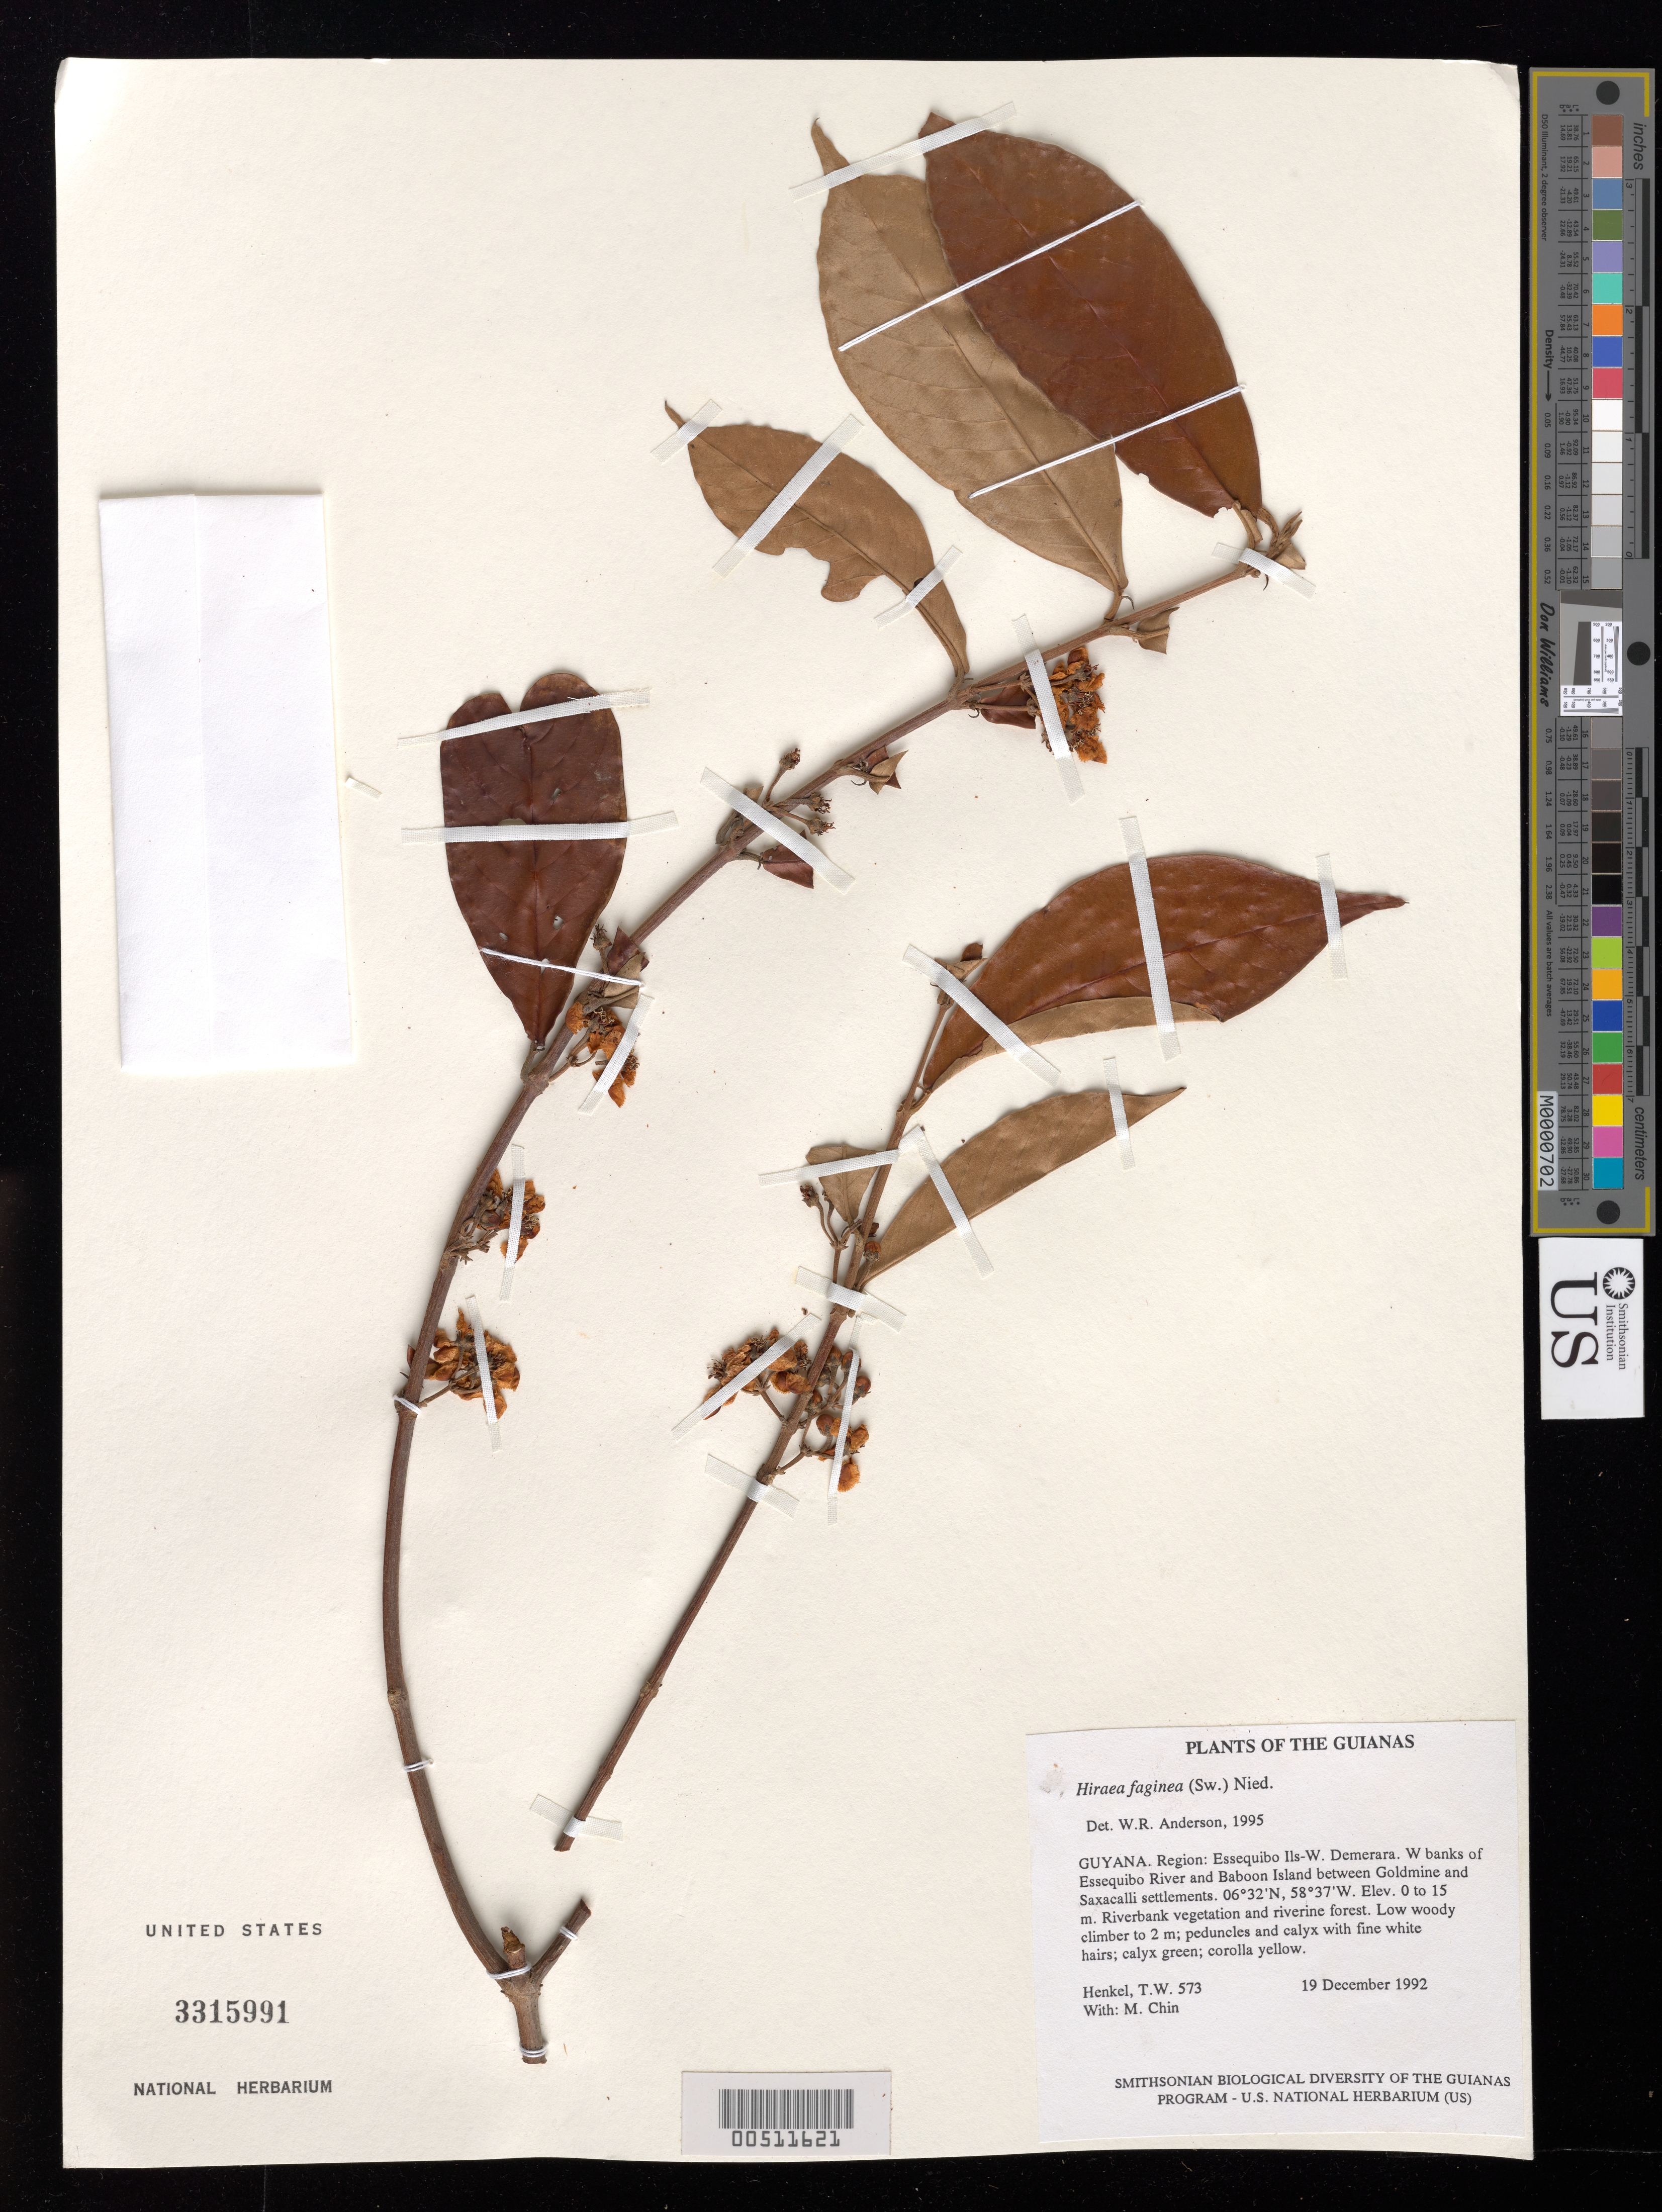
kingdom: Plantae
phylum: Tracheophyta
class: Magnoliopsida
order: Malpighiales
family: Malpighiaceae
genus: Hiraea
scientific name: Hiraea faginea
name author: (Sw.) Nied.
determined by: Anderson, W. R., (MICH), University of Michigan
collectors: T. Henkel & M. Chin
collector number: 573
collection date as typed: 19 December 1992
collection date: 1992-12-19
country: Guyana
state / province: Essequibo Isl-W. Demerara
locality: W banks of Essequibo River and Baboon Island between Goldmine and Saxacalli settlements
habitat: Riverbank vegetation and riverine forest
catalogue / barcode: US 3315991